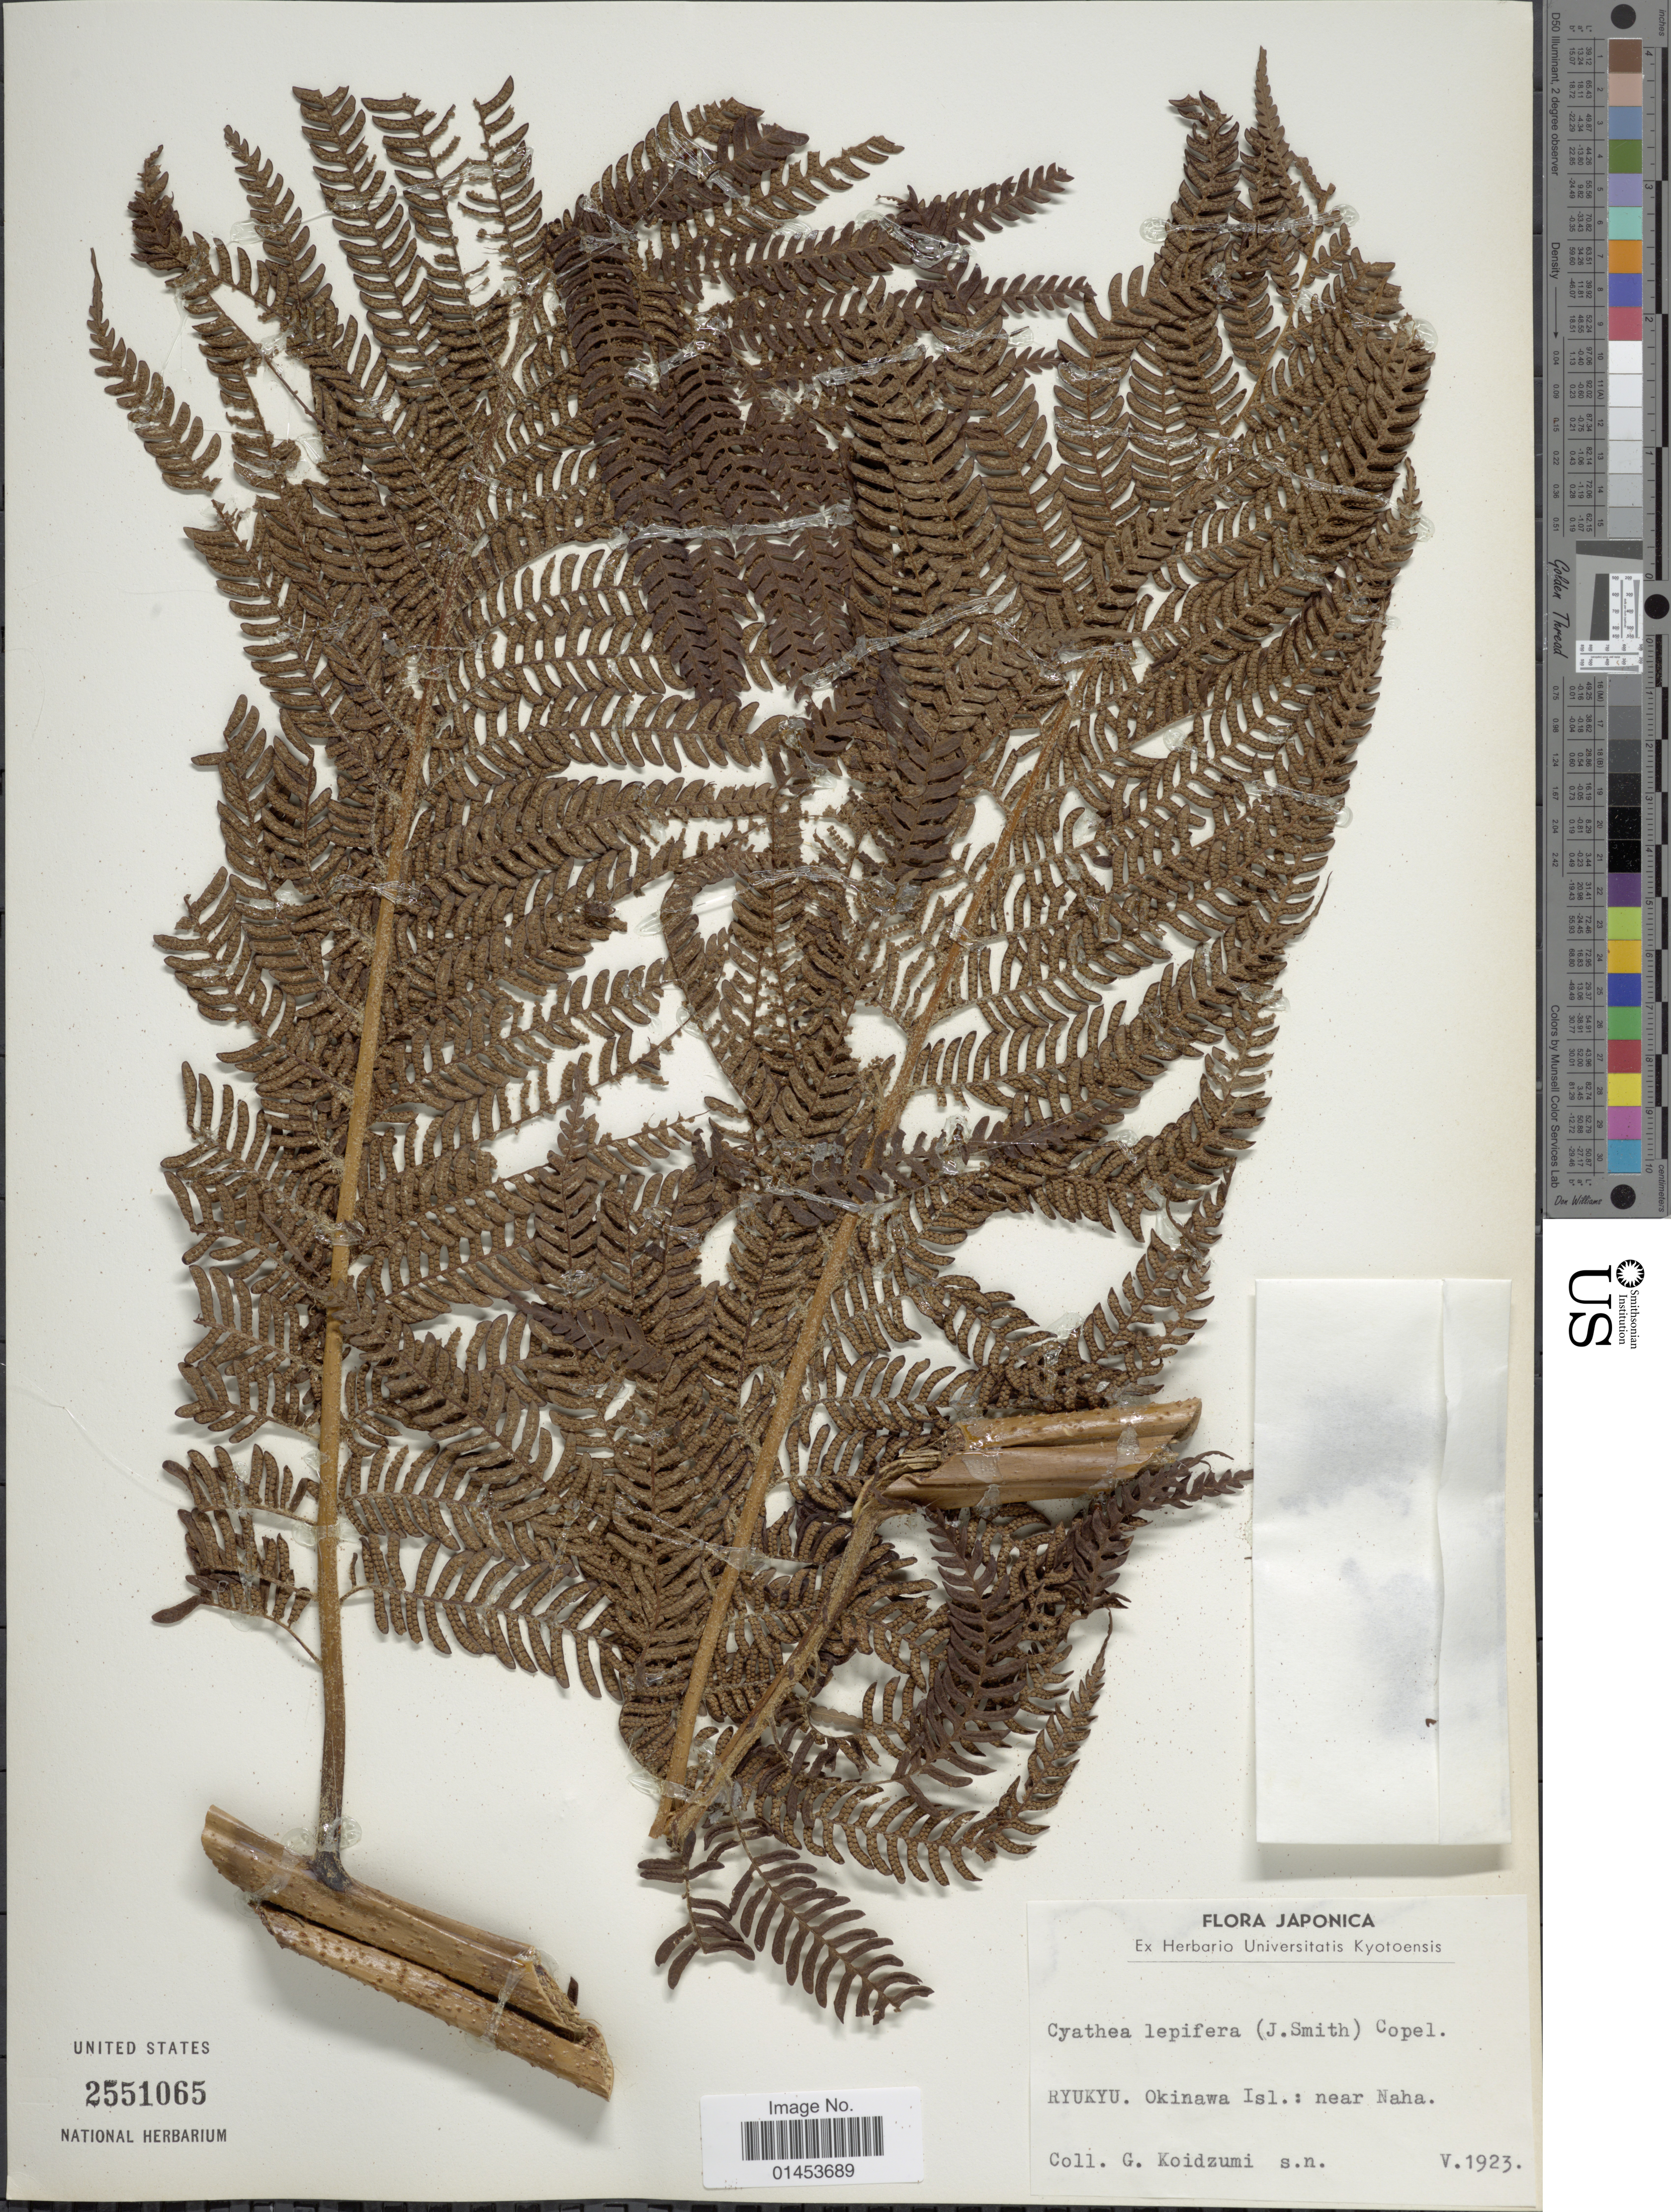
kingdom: Plantae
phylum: Tracheophyta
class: Polypodiopsida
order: Cyatheales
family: Cyatheaceae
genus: Cyathea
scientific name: Cyathea lepifera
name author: (J. Sm.) Copel.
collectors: G. Koidzumi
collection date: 1923-05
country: Japan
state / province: Okinawa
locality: Ryukyu Okinawa Isl.: near Naha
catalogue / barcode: US 2551065